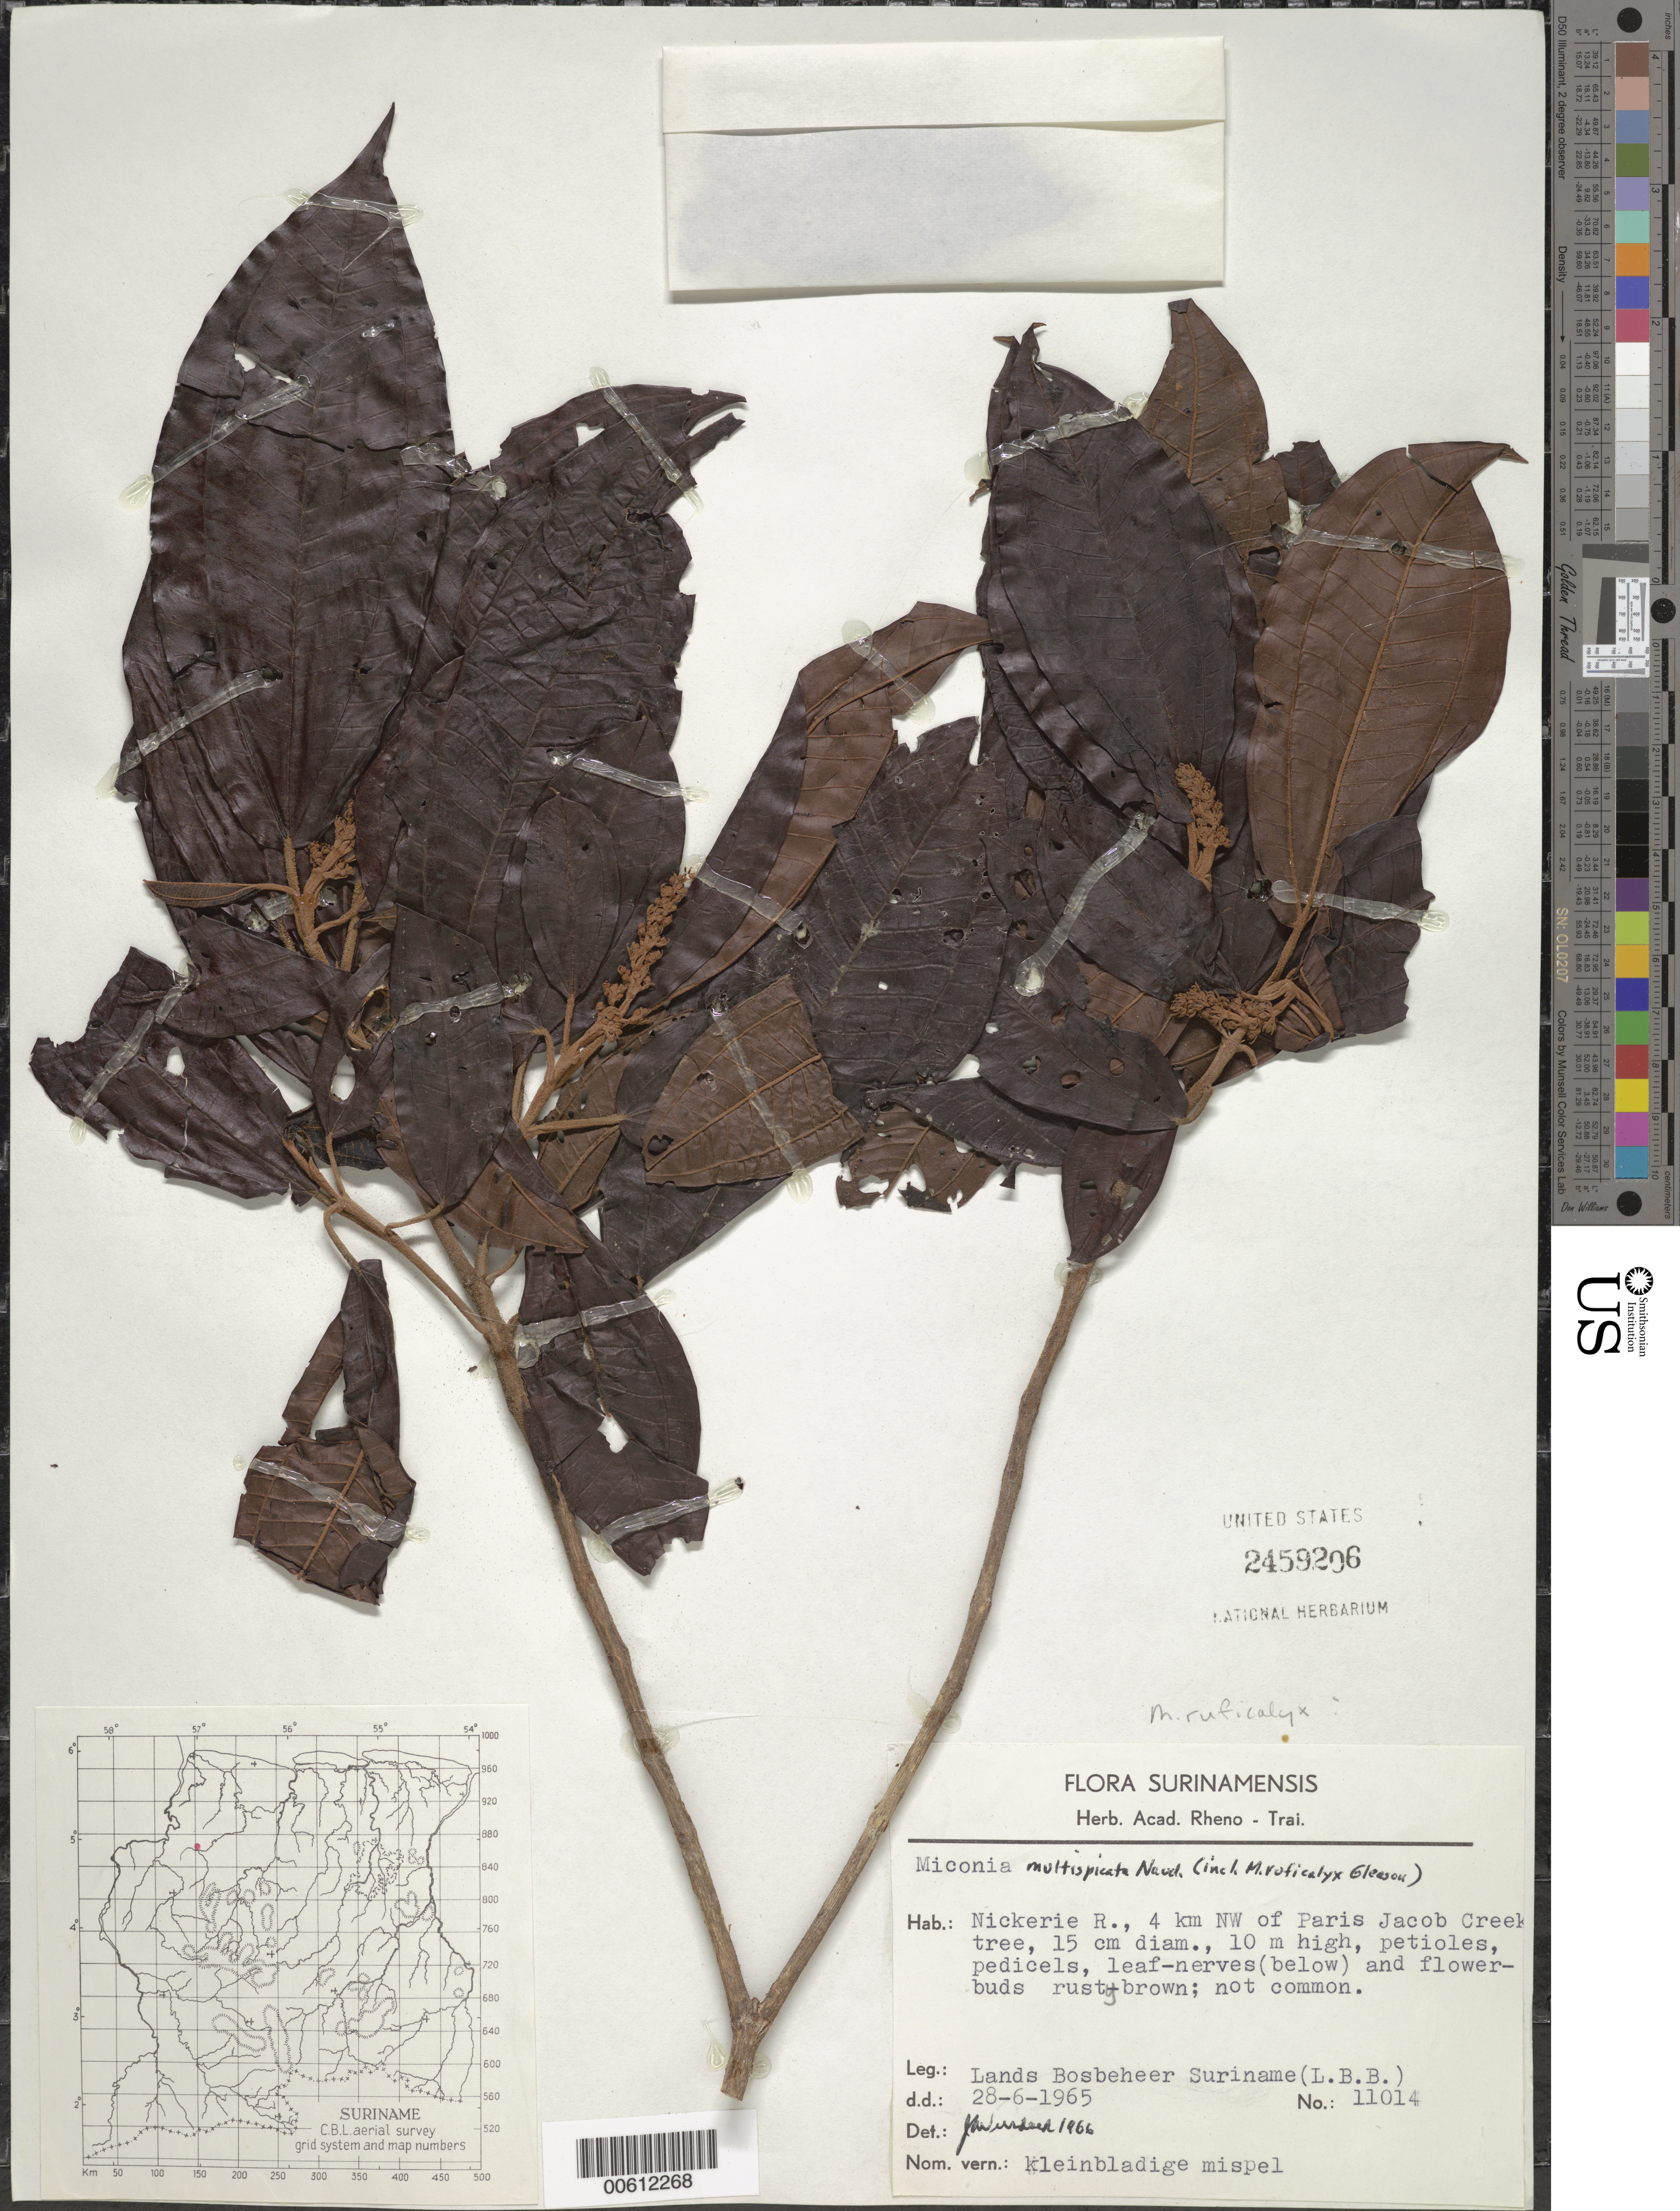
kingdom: Plantae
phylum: Tracheophyta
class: Magnoliopsida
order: Myrtales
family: Melastomataceae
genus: Miconia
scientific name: Miconia ruficalyx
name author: Gleason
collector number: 11014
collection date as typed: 28-Jun-65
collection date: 1965-06-28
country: Suriname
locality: Jacob Creek, Nickerie R., 4 km NW of Paris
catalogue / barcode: US 2459206